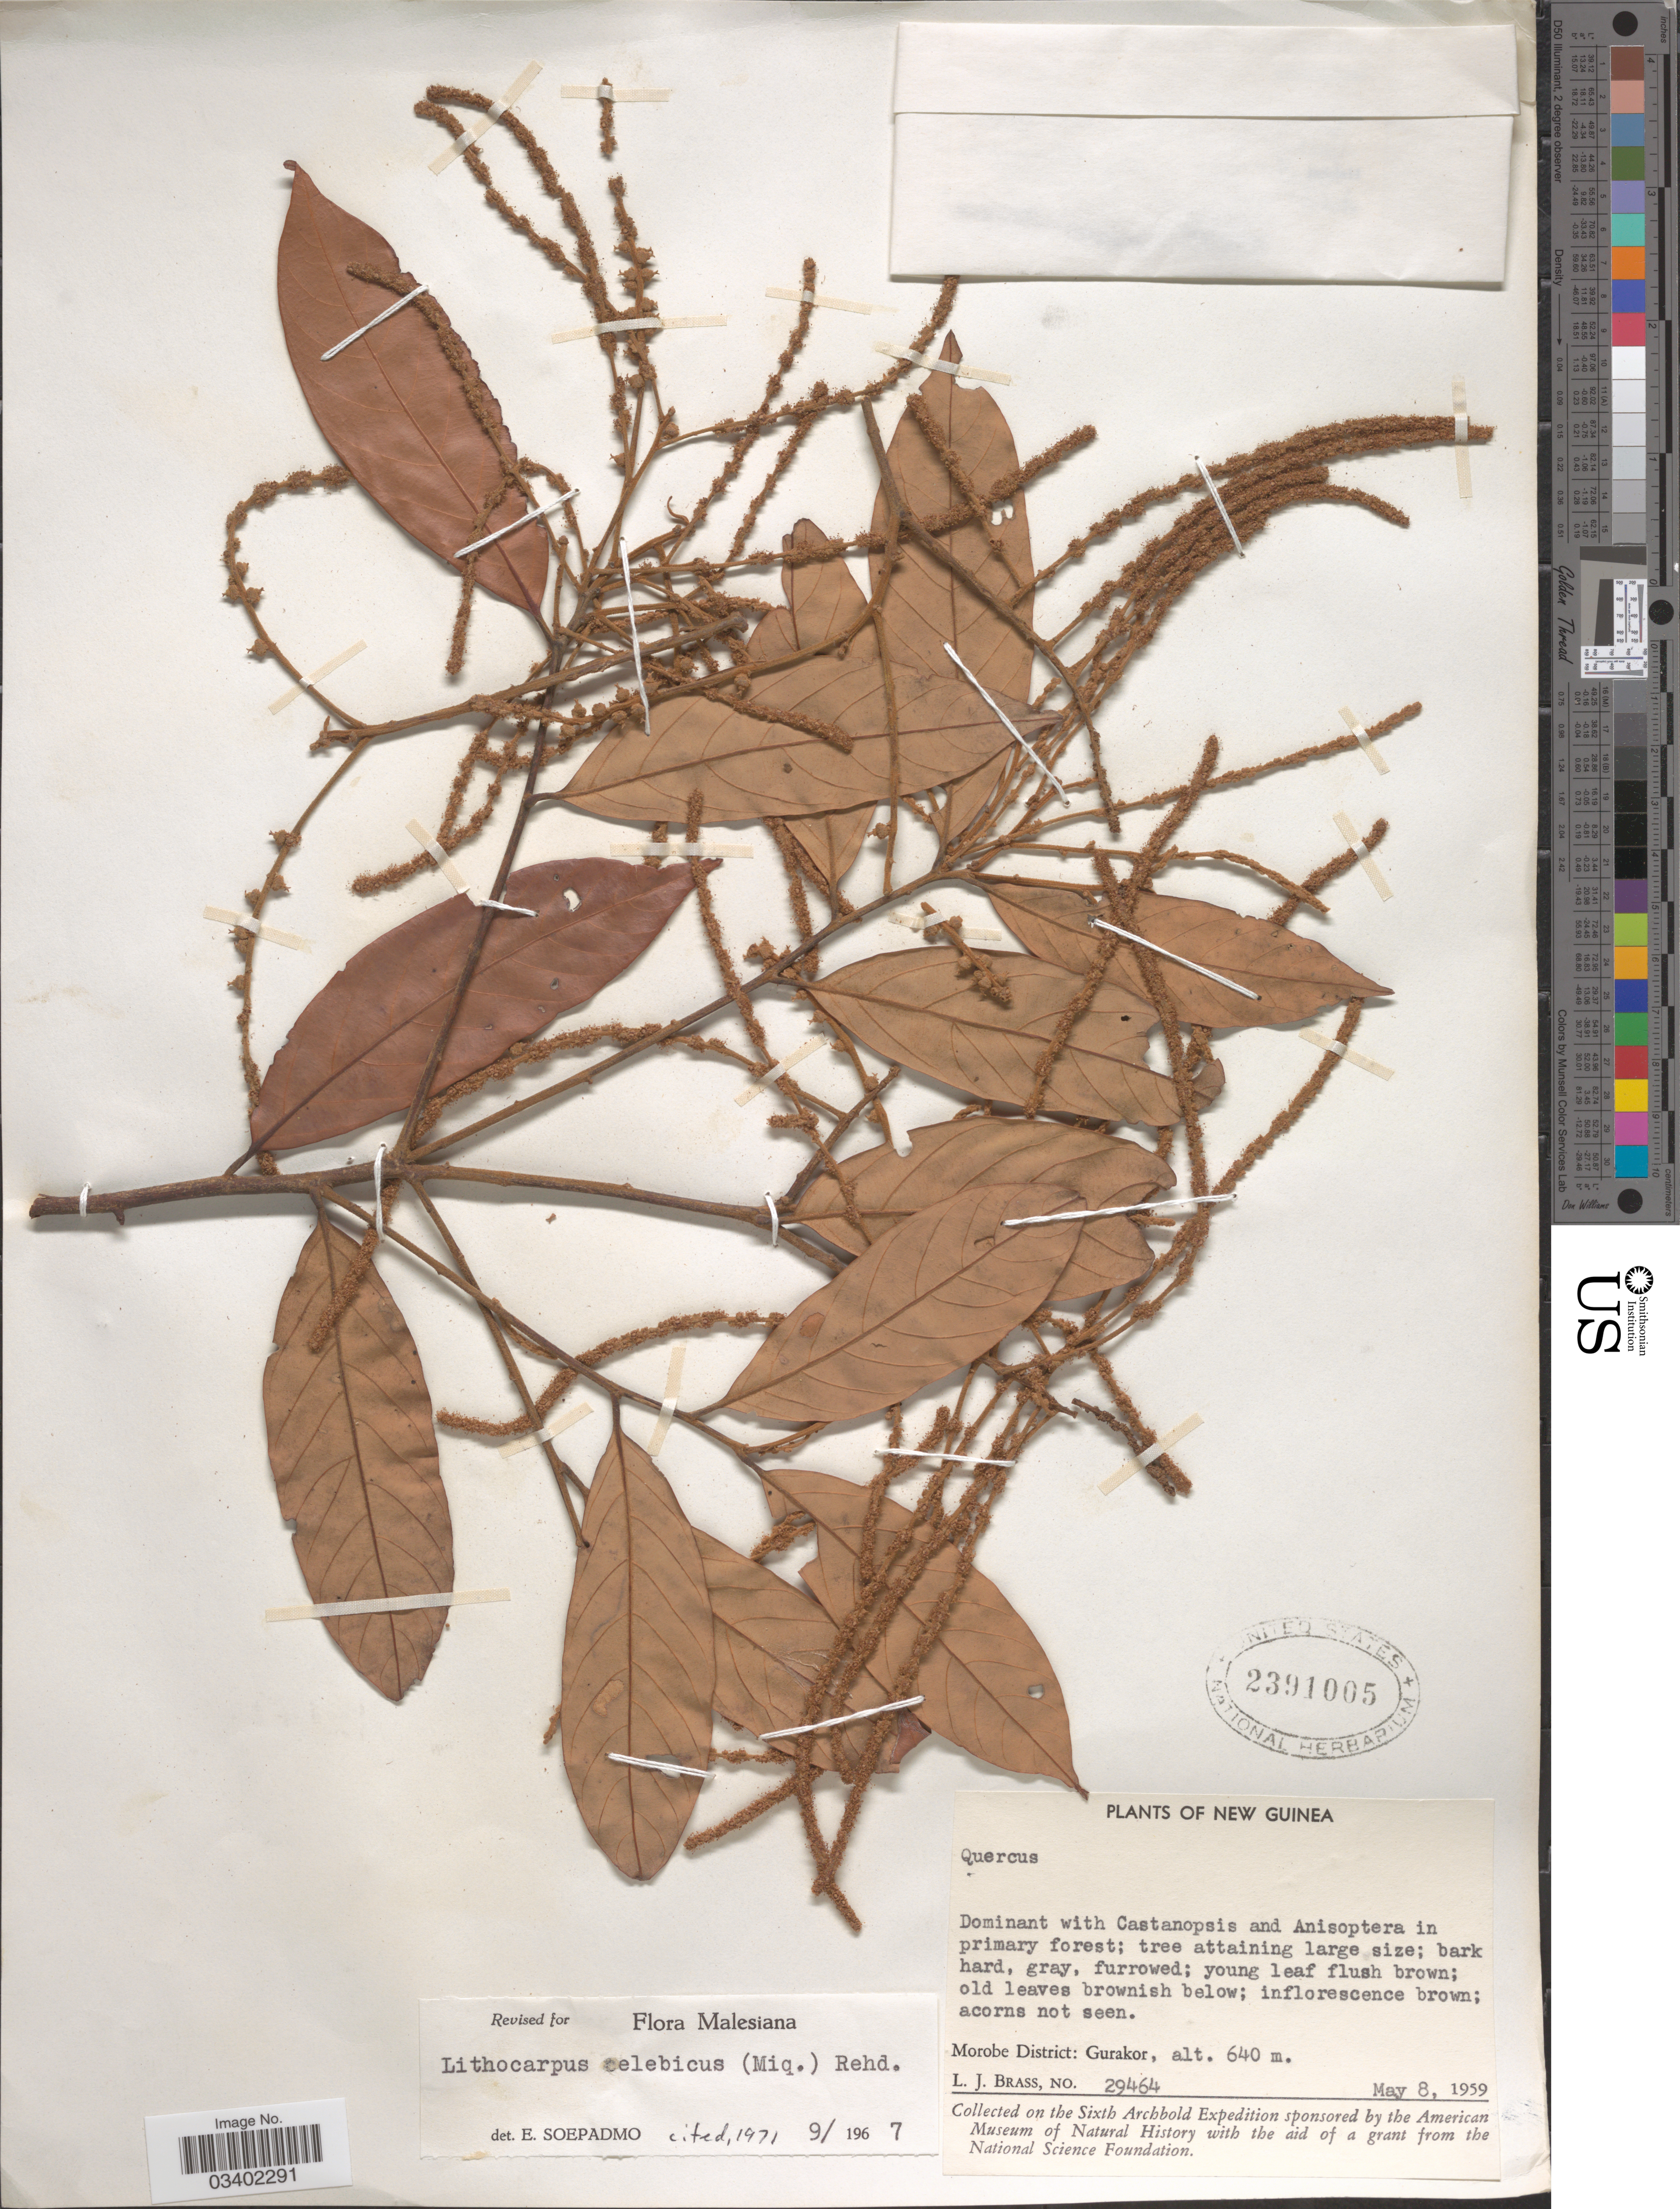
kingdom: Plantae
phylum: Tracheophyta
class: Magnoliopsida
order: Fagales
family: Fagaceae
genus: Lithocarpus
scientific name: Lithocarpus celebicus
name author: (Miq.) Rehder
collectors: L. J. Brass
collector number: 29464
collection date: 1959-05-08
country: Papua New Guinea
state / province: Morobe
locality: New Guinea. Morobe District: Gurakor.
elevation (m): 640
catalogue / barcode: US 2391005